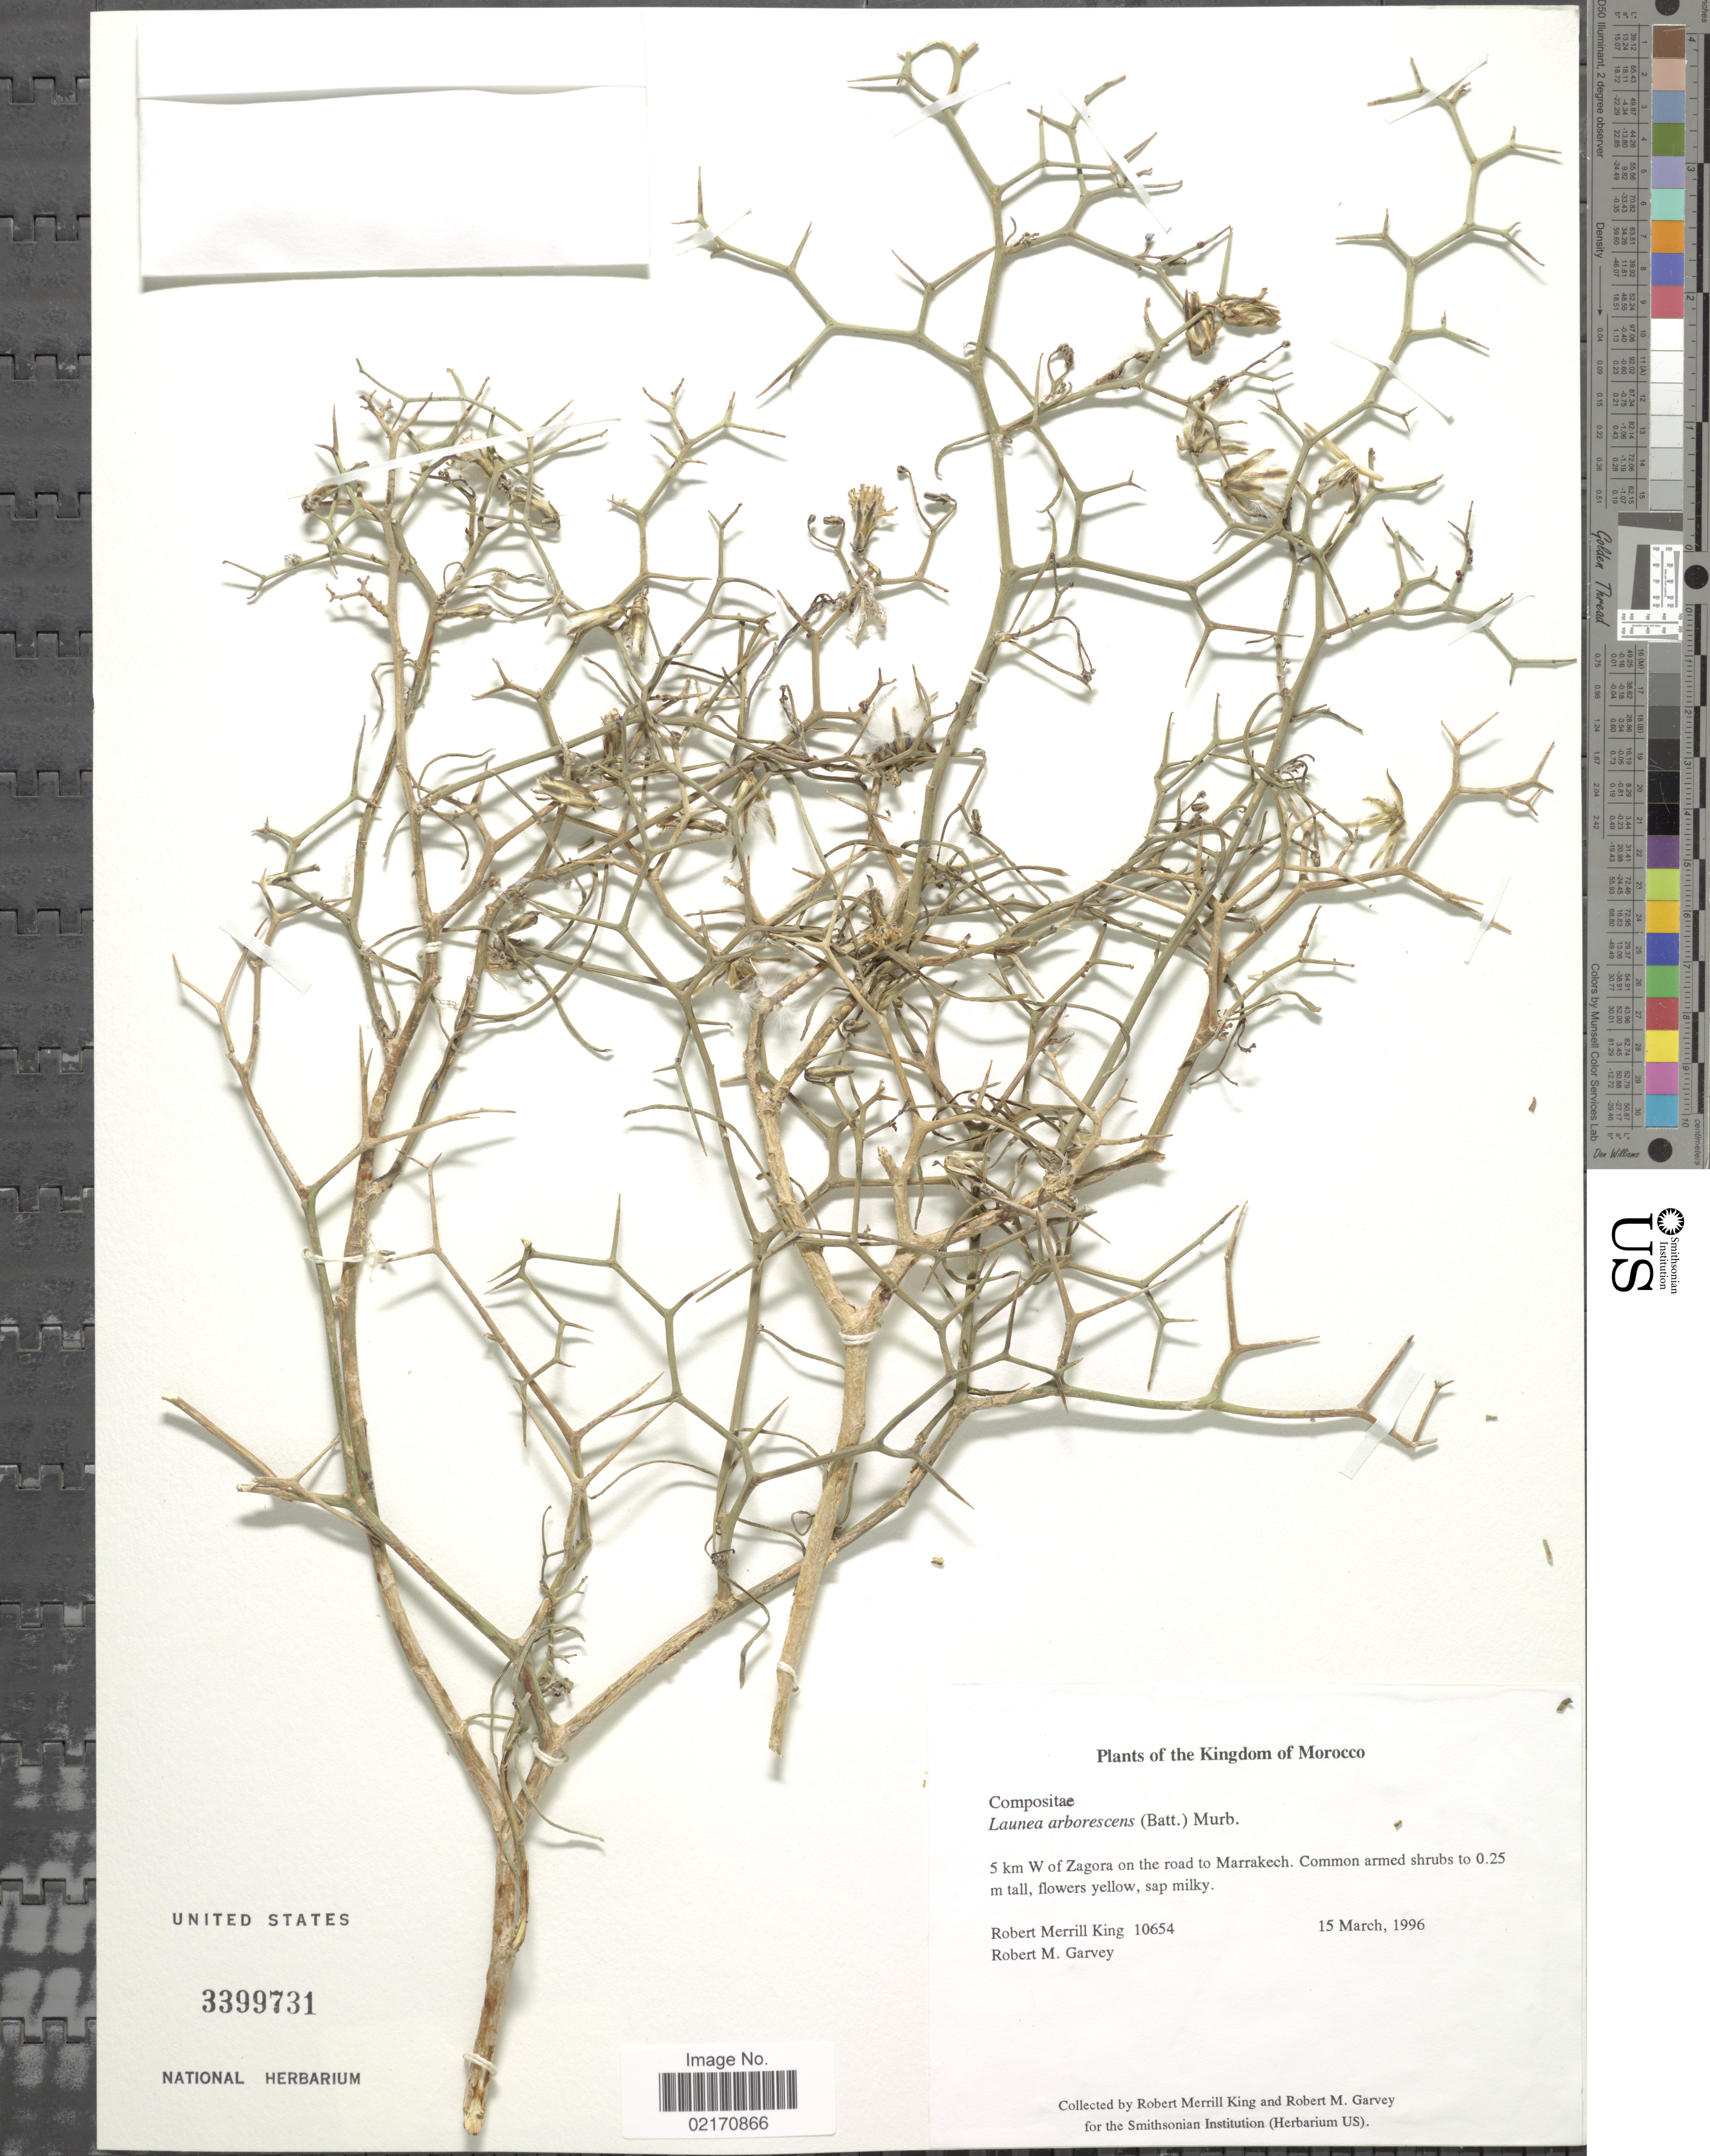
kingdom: Plantae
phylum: Tracheophyta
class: Magnoliopsida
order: Asterales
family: Asteraceae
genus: Launaea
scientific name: Launaea arborescens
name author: (Batt.) Murb.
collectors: R. M. King & R. Garvey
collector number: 10654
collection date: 1996-03-15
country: Morocco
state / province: Marrakech-Tensift-Al Haouz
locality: Kingdom of Marocco, 5 km W of Zagora on the road to Marrakech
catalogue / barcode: US 3399731